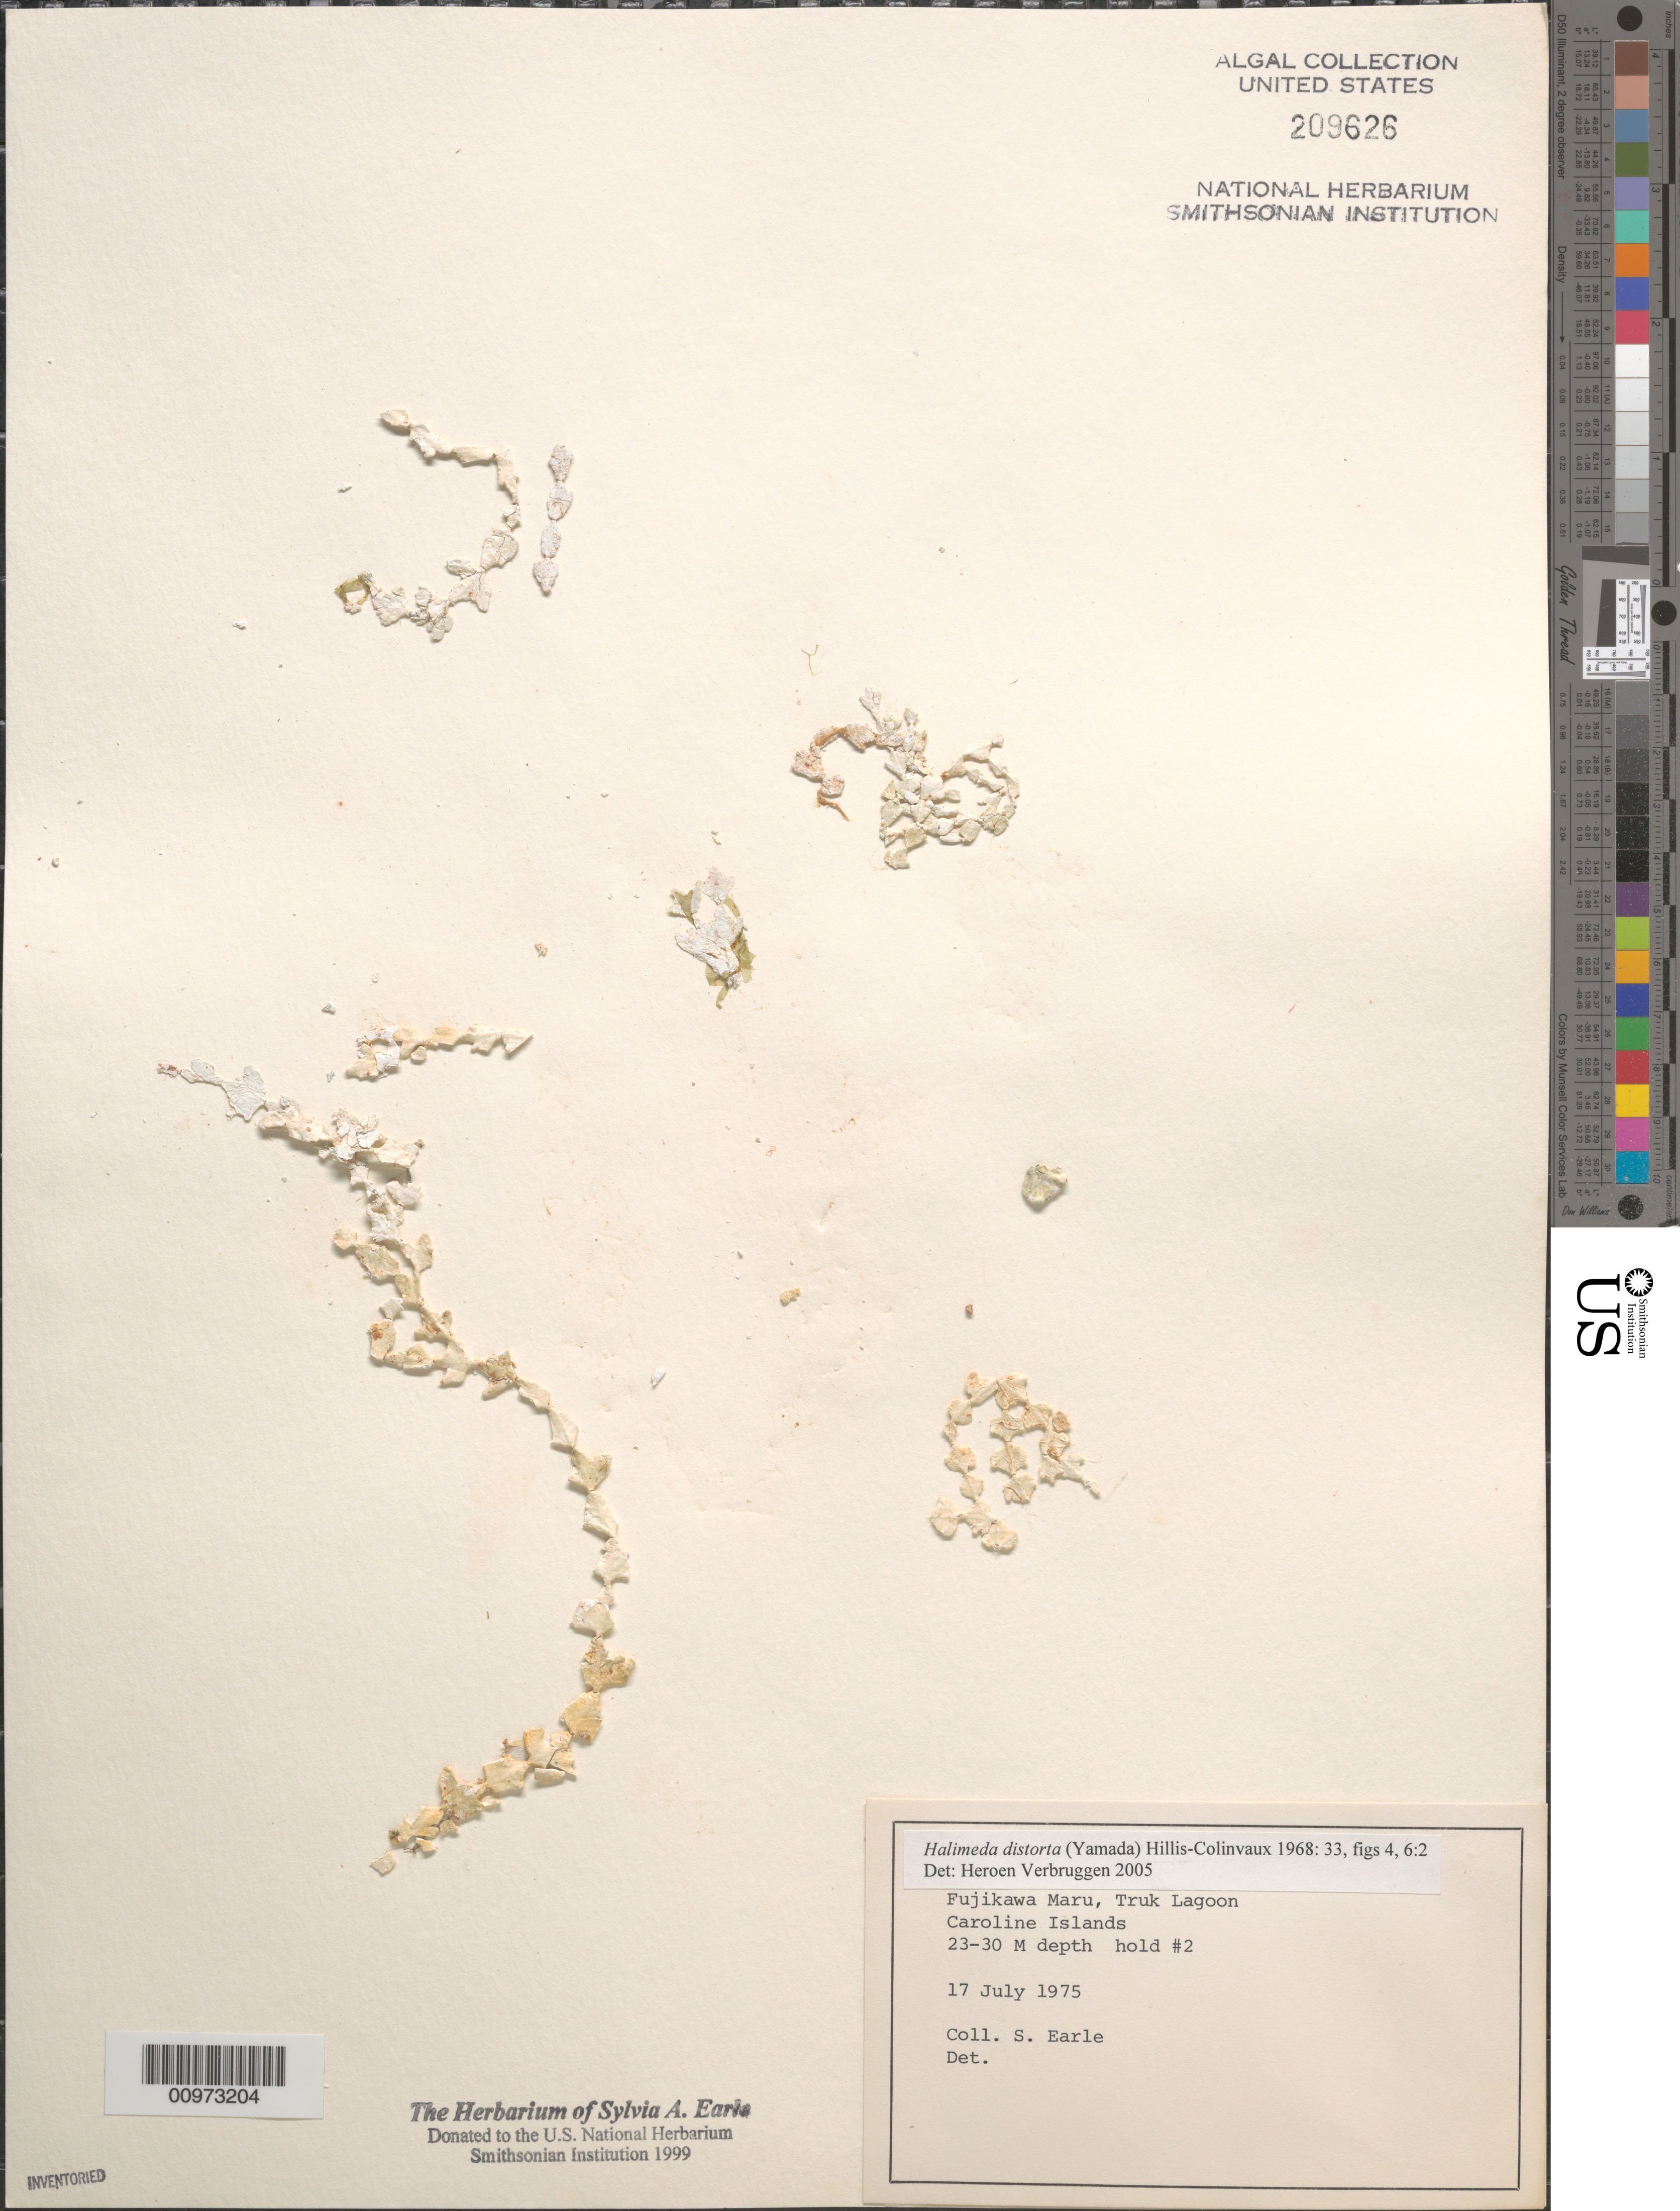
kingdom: Plantae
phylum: Chlorophyta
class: Ulvophyceae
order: Bryopsidales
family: Halimedaceae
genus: Halimeda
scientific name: Halimeda distorta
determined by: Verbruggen, H.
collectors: S. A. Earle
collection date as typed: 17 Jul 1975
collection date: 1975-07-17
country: Micronesia, Federated States of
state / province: Truk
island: Truk (Chuuk) Is.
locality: Chuuk Lagoon (Truk Lagoon), Fujikawa Maru shipwreck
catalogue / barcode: US 209626